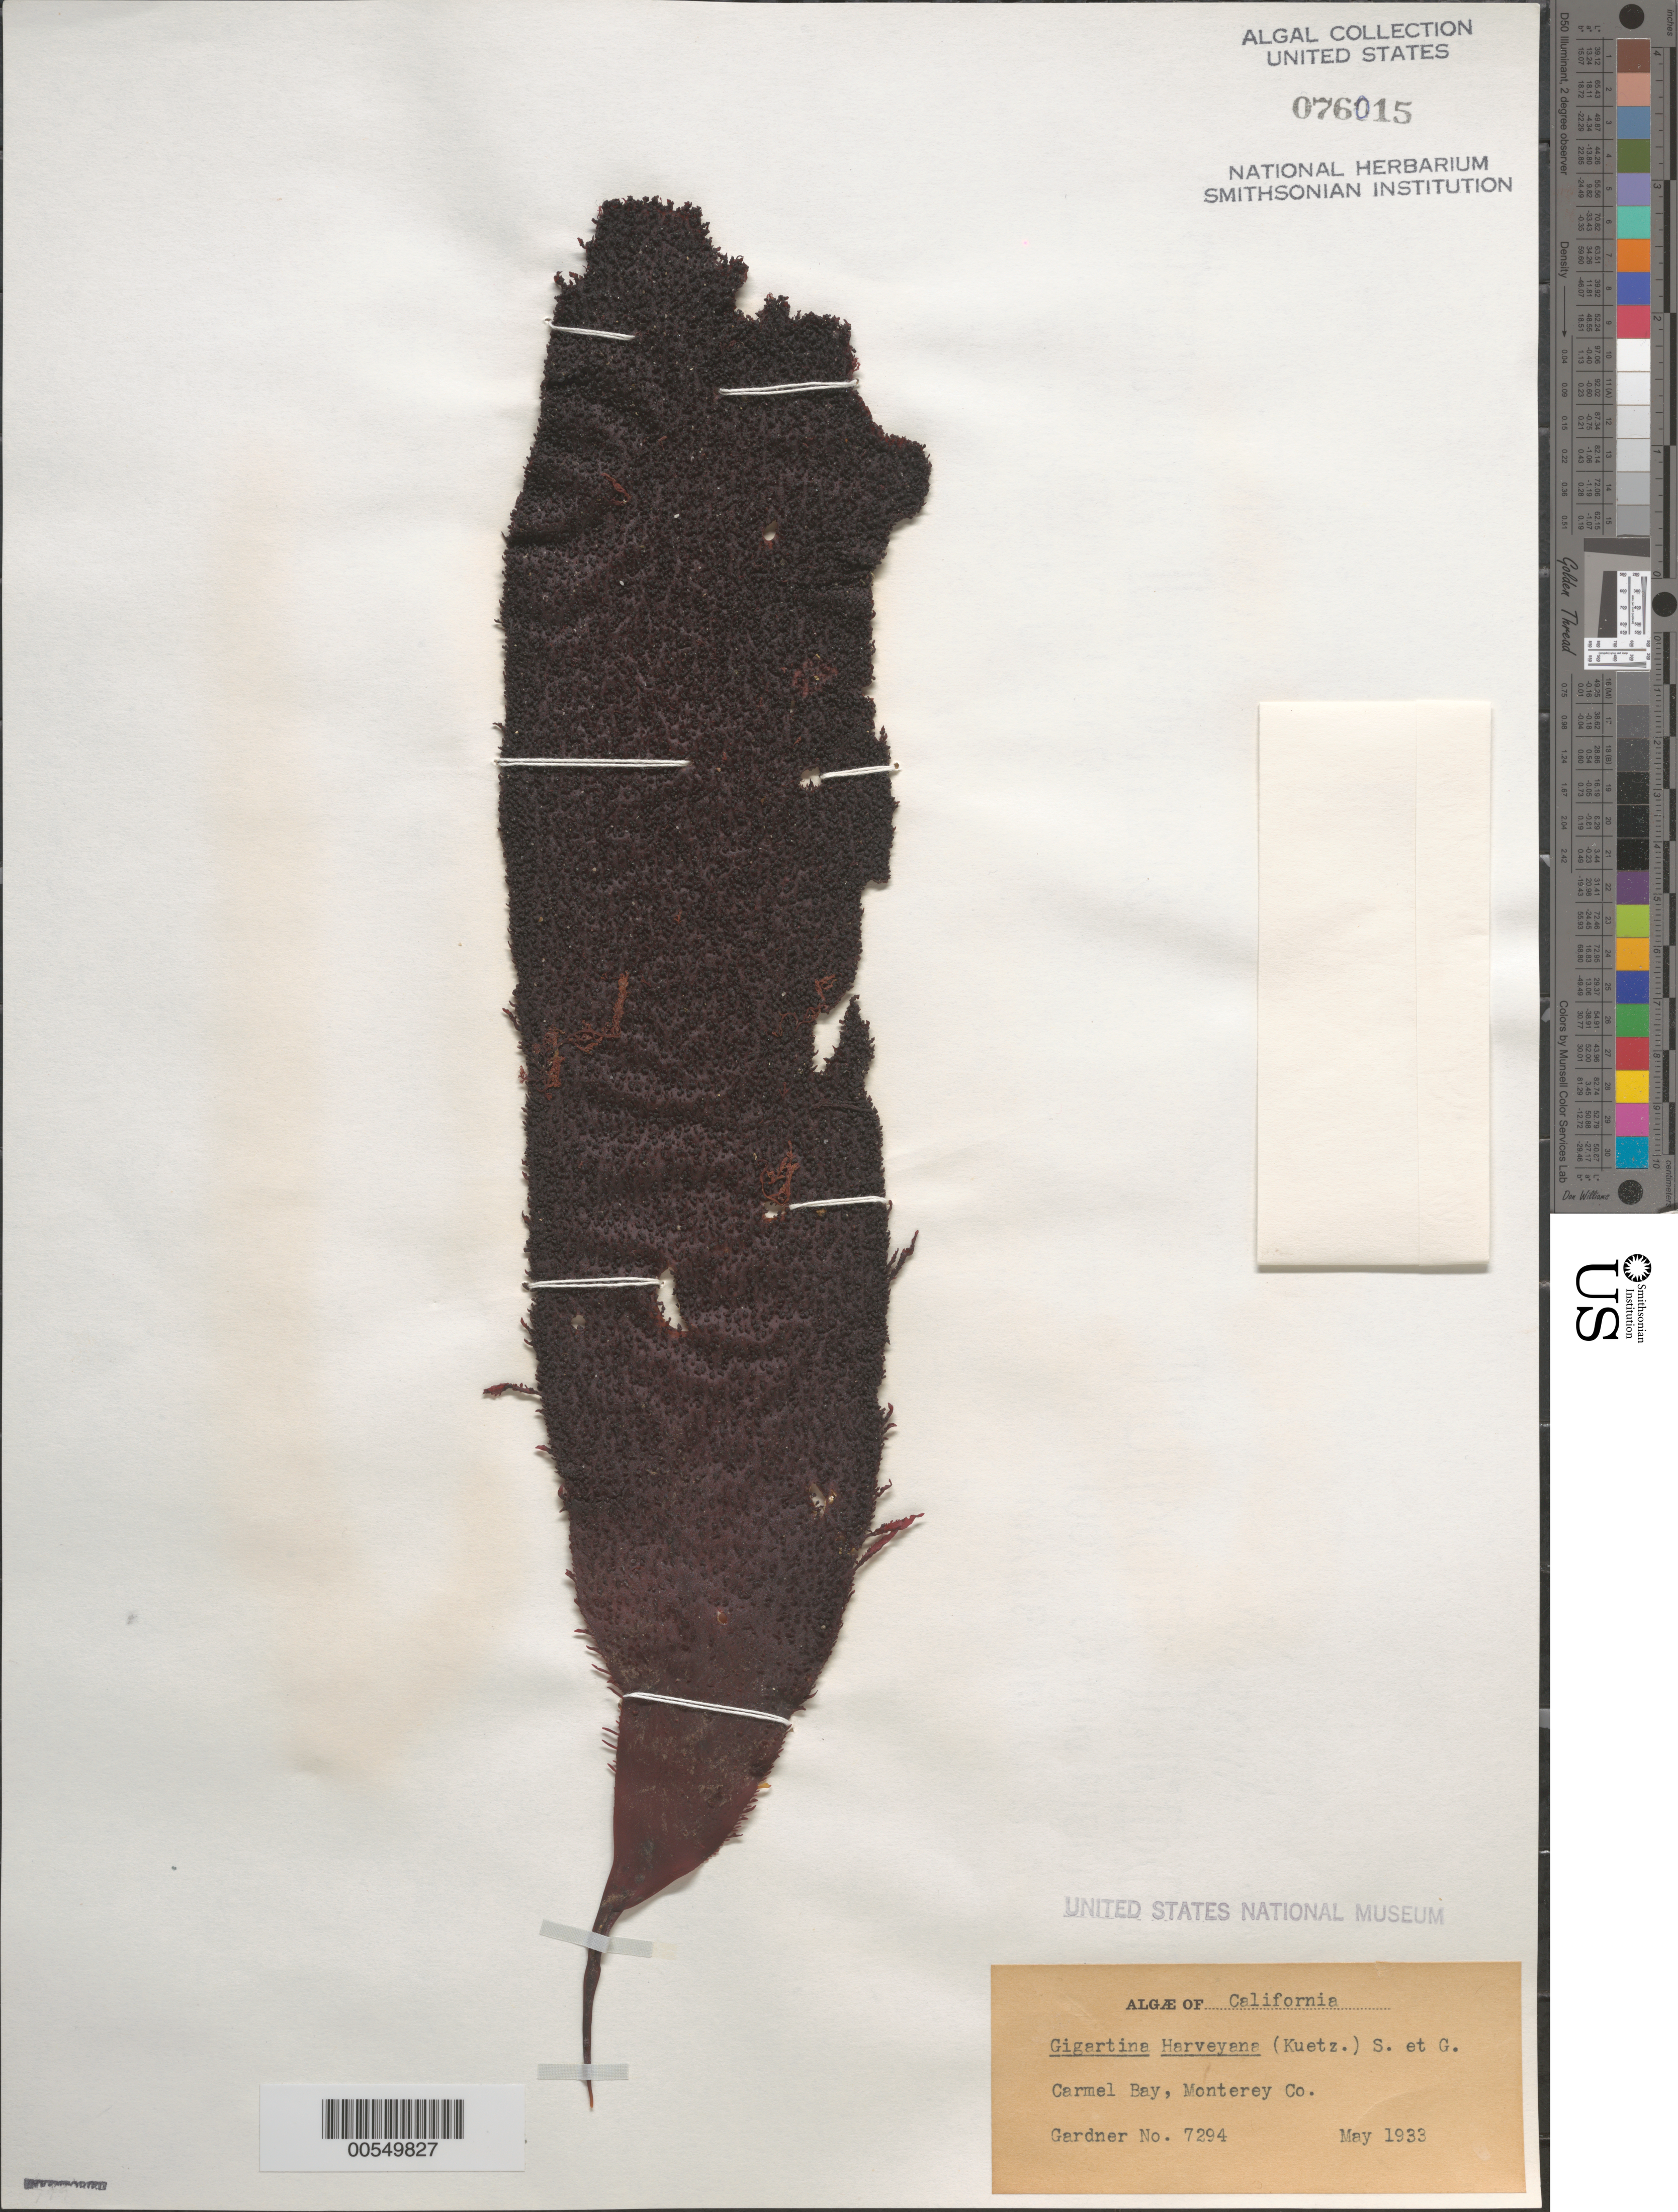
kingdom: Plantae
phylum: Rhodophyta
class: Florideophyceae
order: Gigartinales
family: Gigartinaceae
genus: Chondracanthus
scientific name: Chondracanthus harveyanus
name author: (Kütz.) Guiry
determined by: Algae name updating Project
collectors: N. Gardner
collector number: NLG 7294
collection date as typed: May 1933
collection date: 1933-05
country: United States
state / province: California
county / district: Monterey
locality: Carmel Bay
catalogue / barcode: US 76015